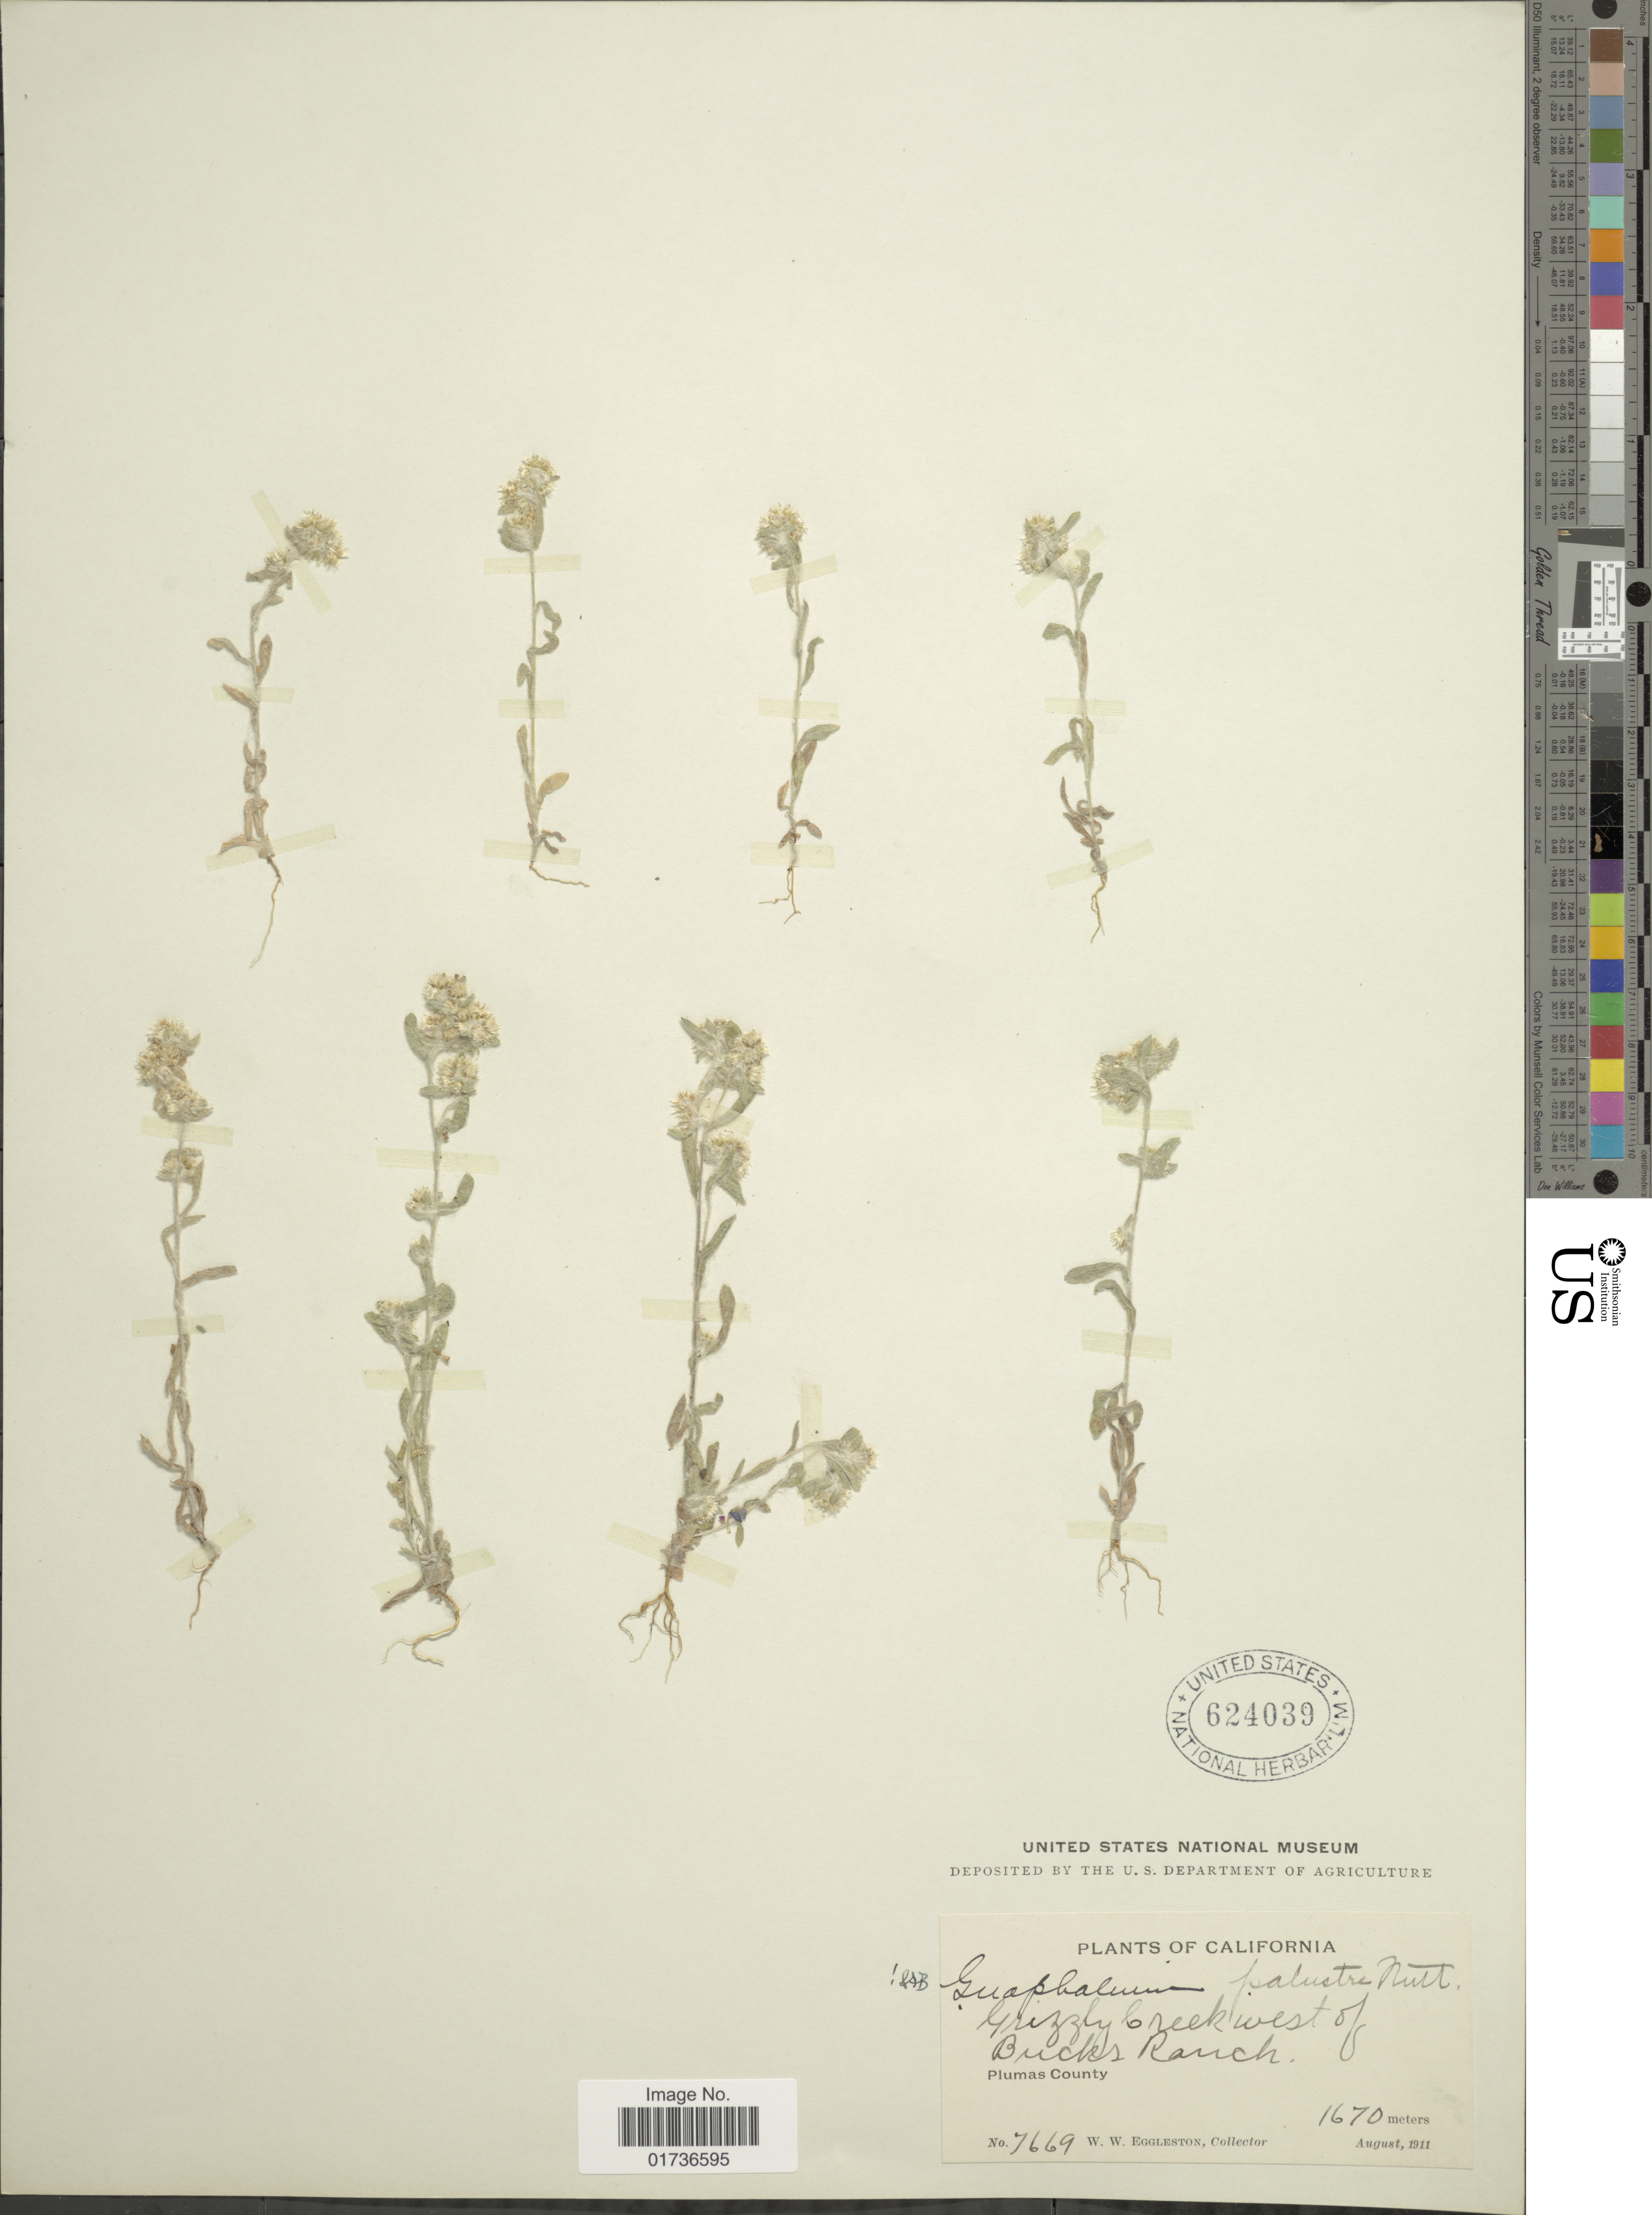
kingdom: Plantae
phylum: Tracheophyta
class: Magnoliopsida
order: Asterales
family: Asteraceae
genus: Gnaphalium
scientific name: Gnaphalium palustre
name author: Nutt.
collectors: W. W. Eggleston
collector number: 7669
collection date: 1911-08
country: United States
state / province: California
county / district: Plumas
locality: Grizzly Creek west of Bucks Ranch, Plumas County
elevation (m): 1670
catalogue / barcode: US 624039